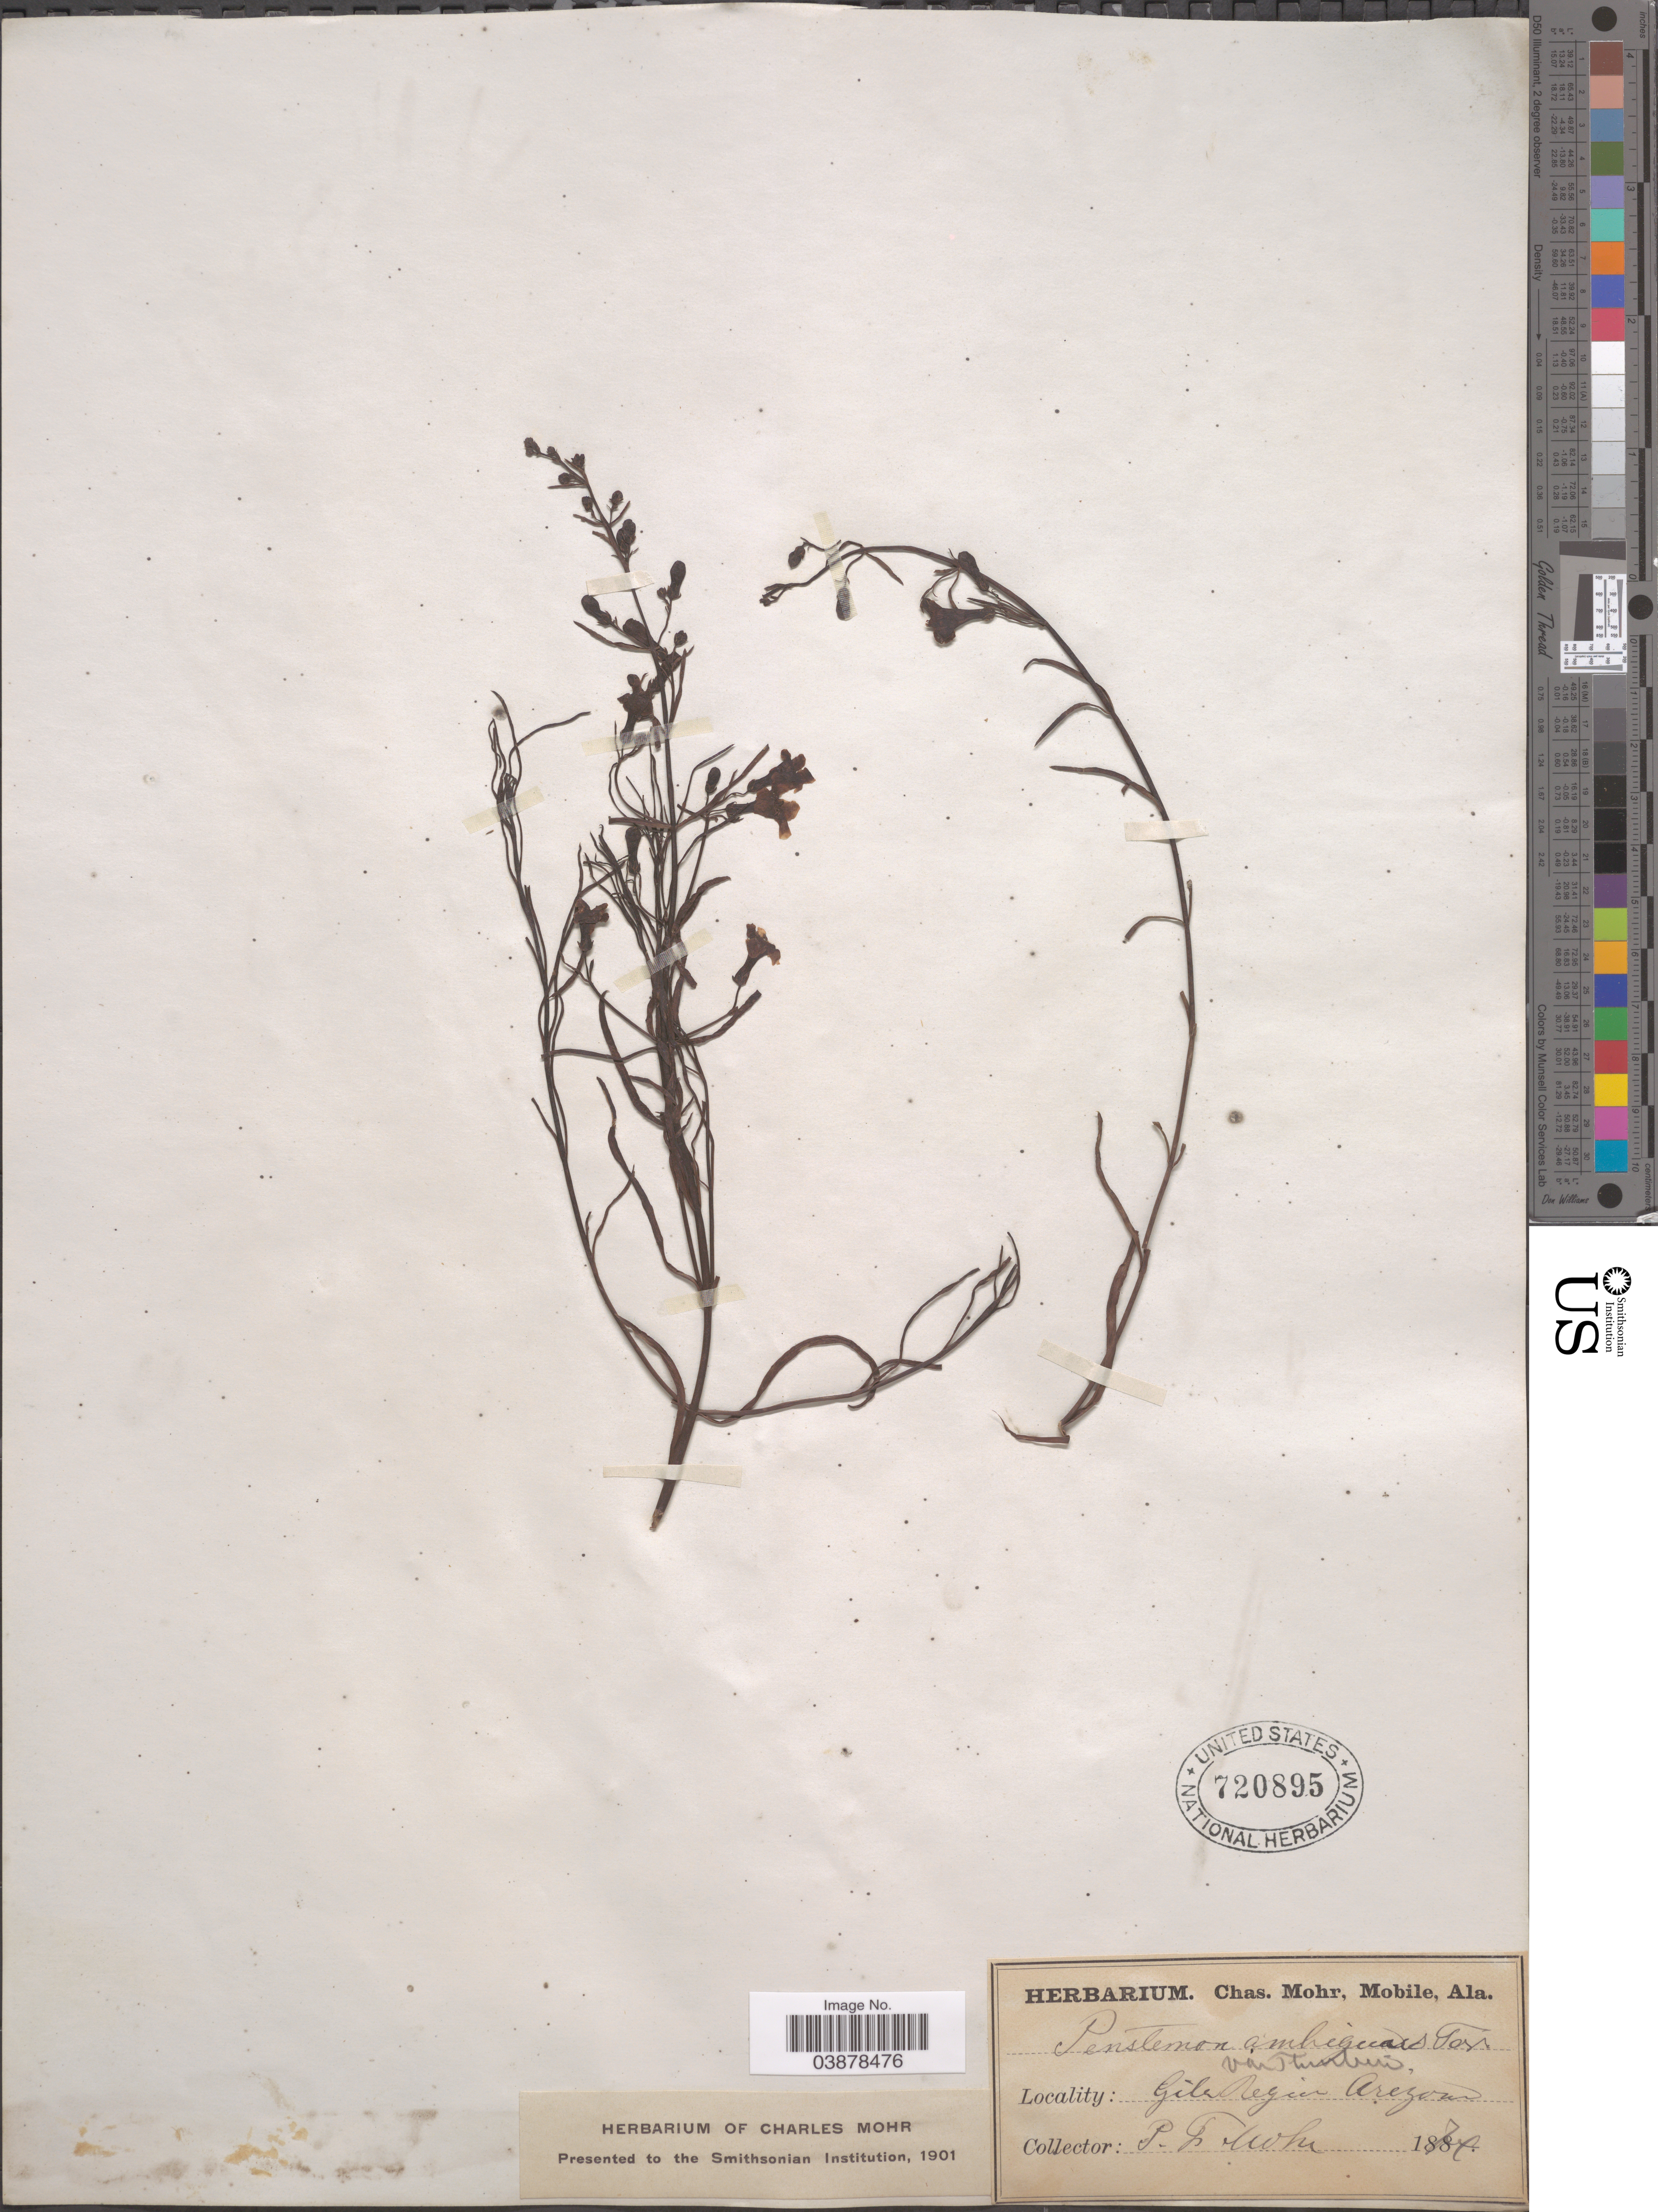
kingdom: Plantae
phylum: Tracheophyta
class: Magnoliopsida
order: Lamiales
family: Plantaginaceae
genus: Penstemon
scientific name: Penstemon thurberi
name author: Torr.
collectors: P. F. Mohr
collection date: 1874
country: United States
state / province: Arizona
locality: Gila Region.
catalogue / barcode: US 720895